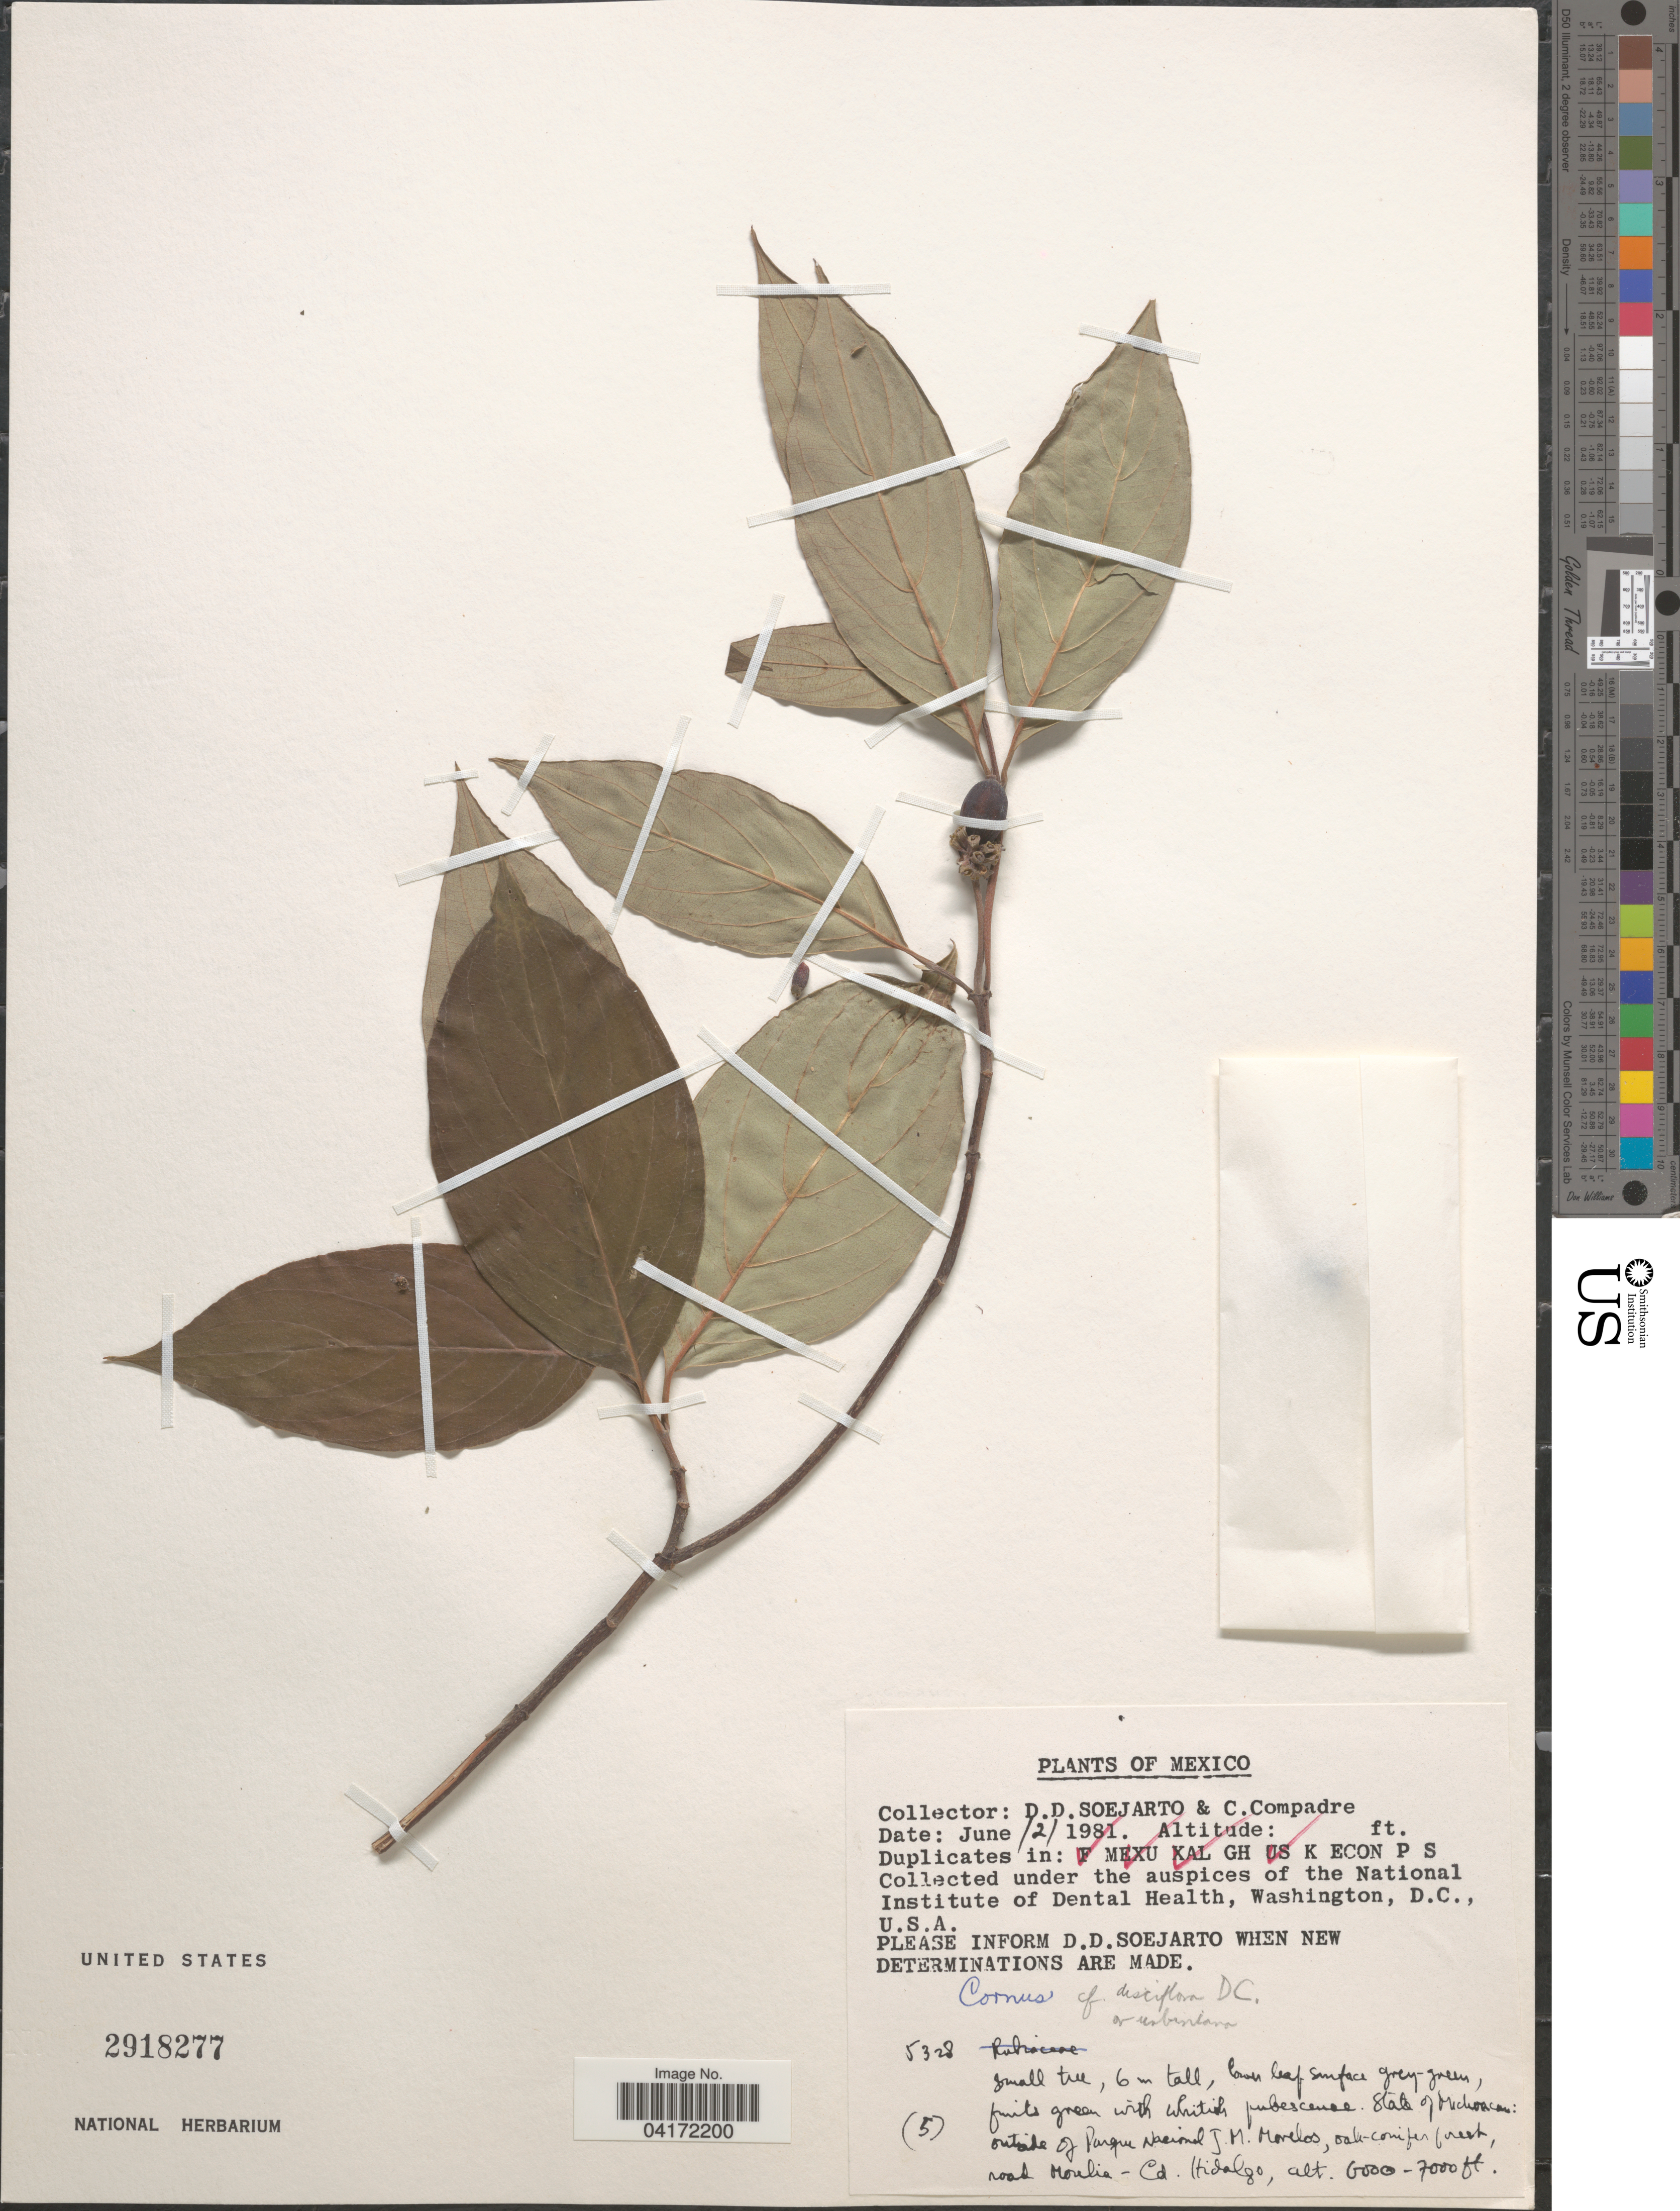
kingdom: Plantae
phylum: Tracheophyta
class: Magnoliopsida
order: Cornales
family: Cornaceae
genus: Cornus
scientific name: Cornus disciflora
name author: Moc. & Sessé ex DC.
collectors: C. Compadre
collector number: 5328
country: Mexico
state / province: Michoacán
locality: Outside of Parque Nacional J. M. Morelos, road Morelia-Cd. Hidalgo.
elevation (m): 1829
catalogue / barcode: US 2918277